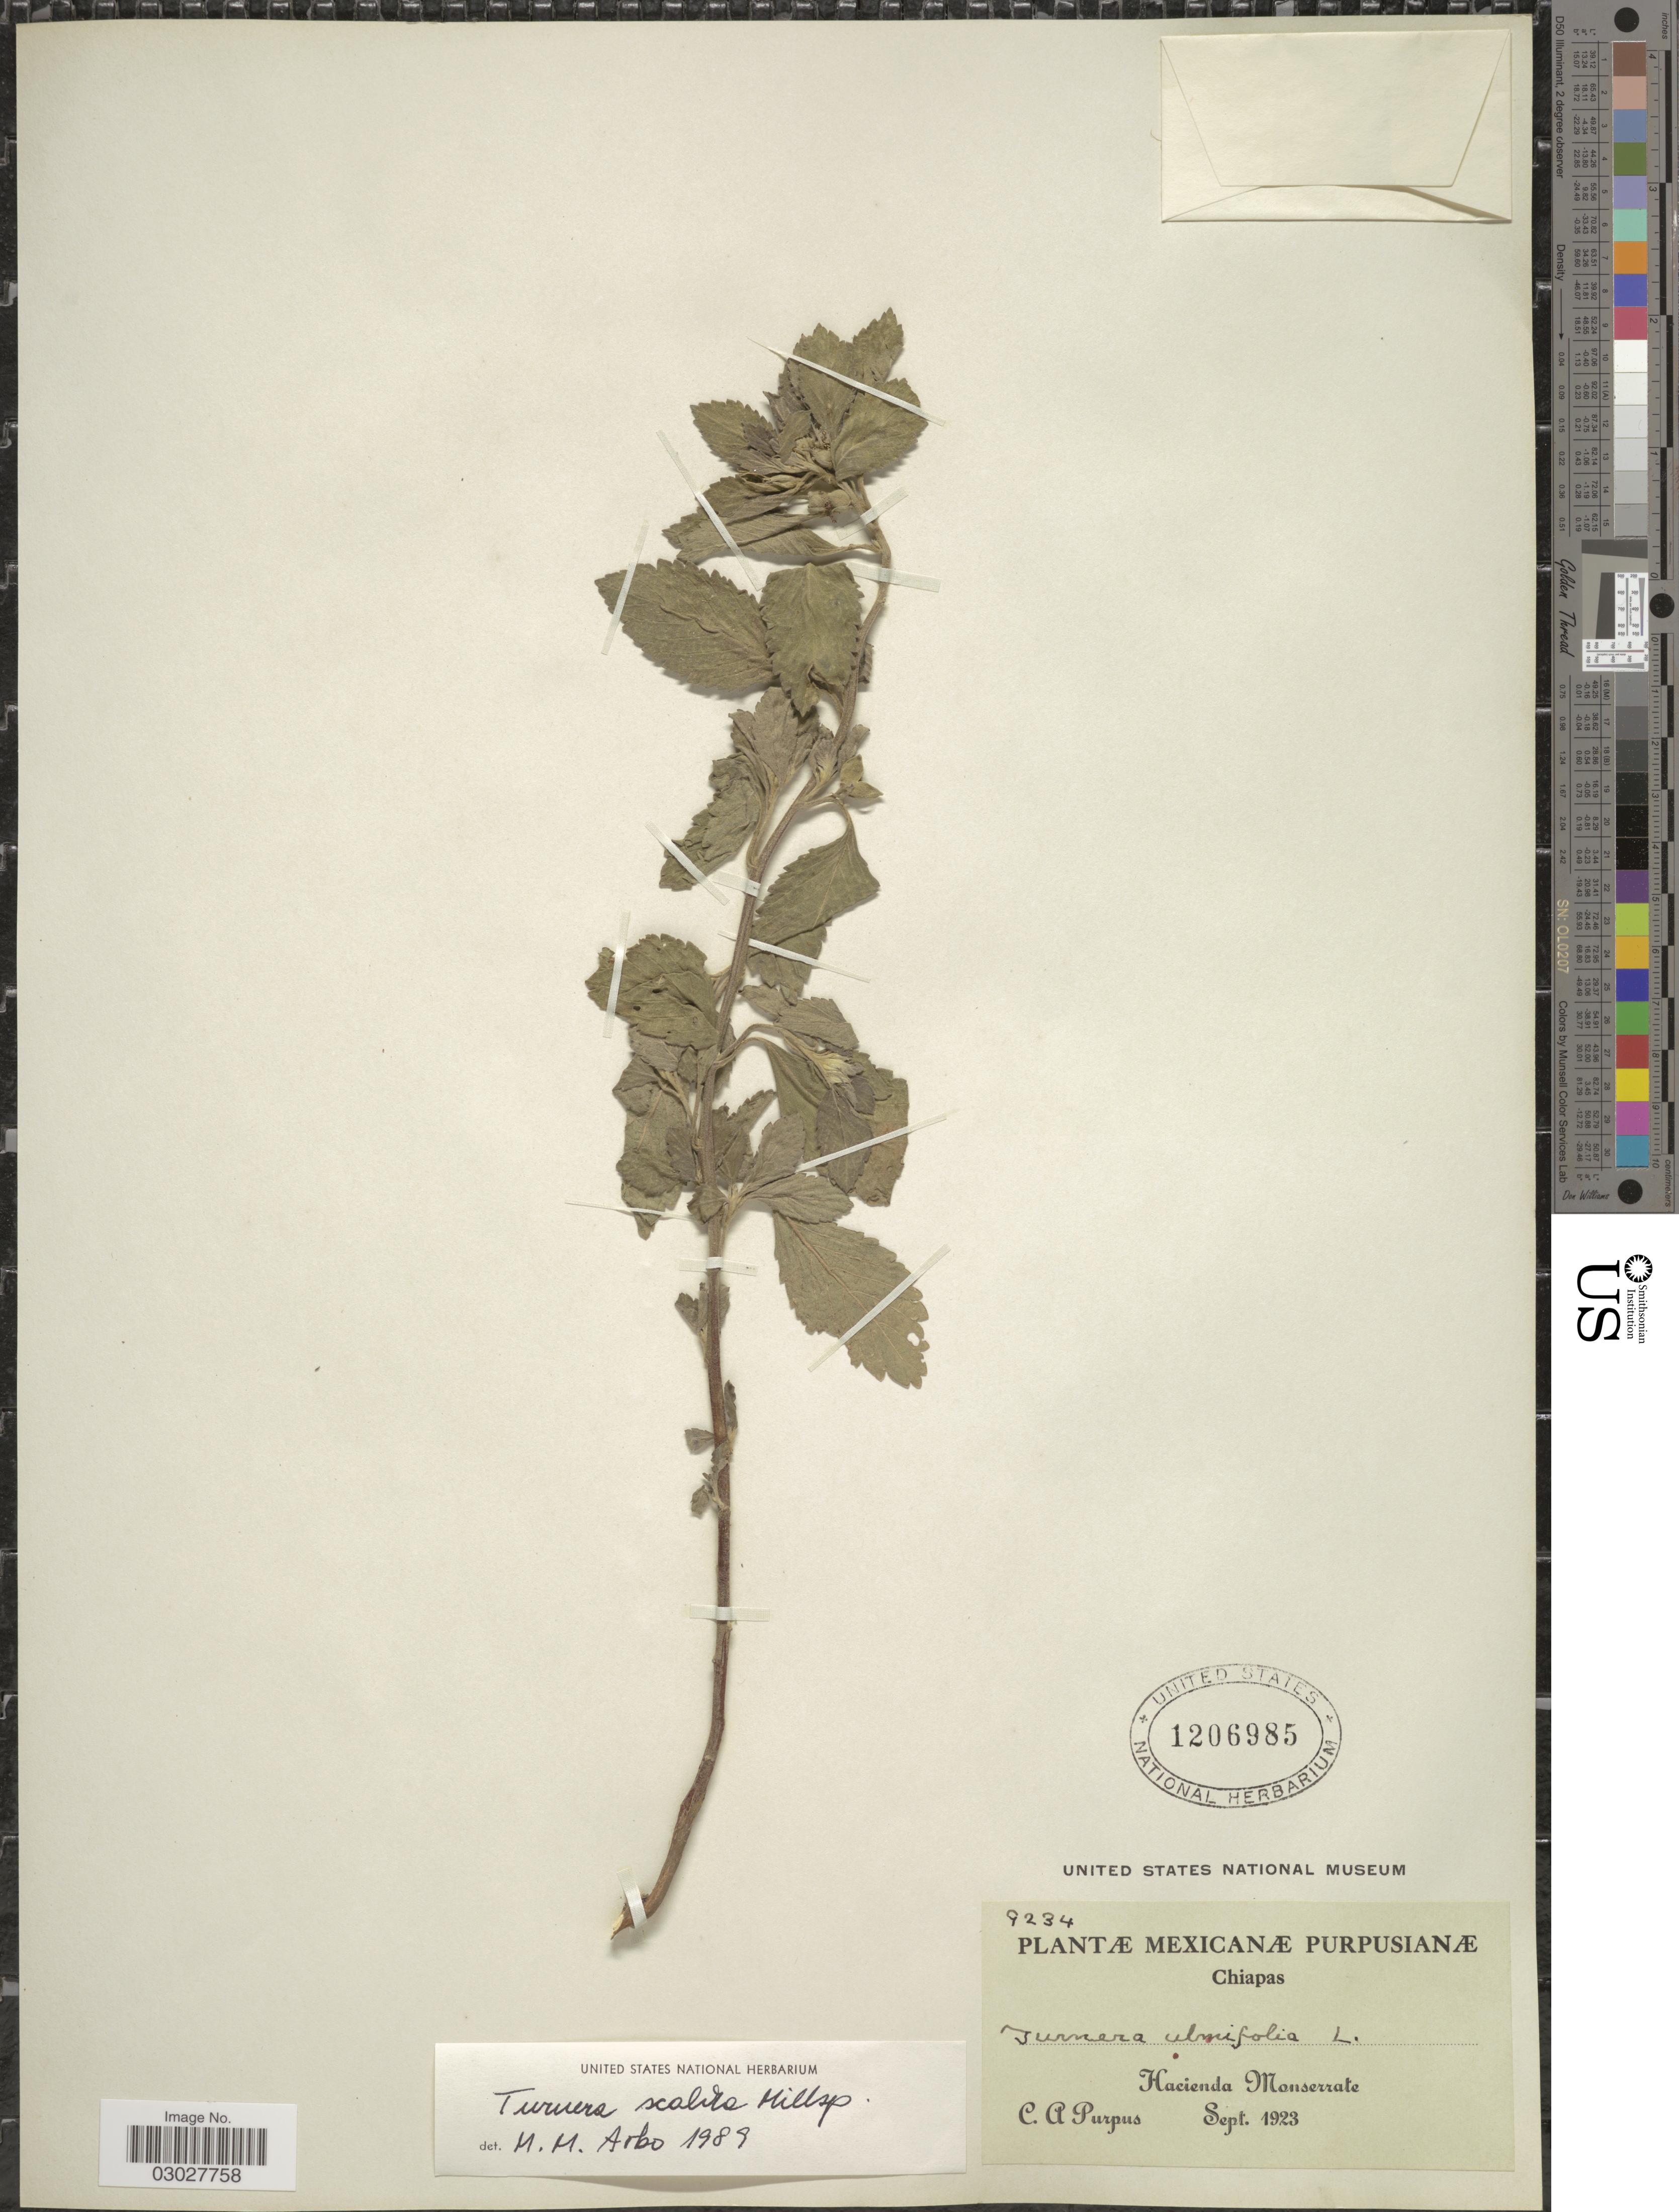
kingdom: Plantae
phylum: Tracheophyta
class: Magnoliopsida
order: Malpighiales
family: Turneraceae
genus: Turnera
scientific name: Turnera scabra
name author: Millsp.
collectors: C. A. Purpus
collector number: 9234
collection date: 1923-09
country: Mexico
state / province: Chiapas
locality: Hacienda Monserrate.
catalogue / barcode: US 1206985